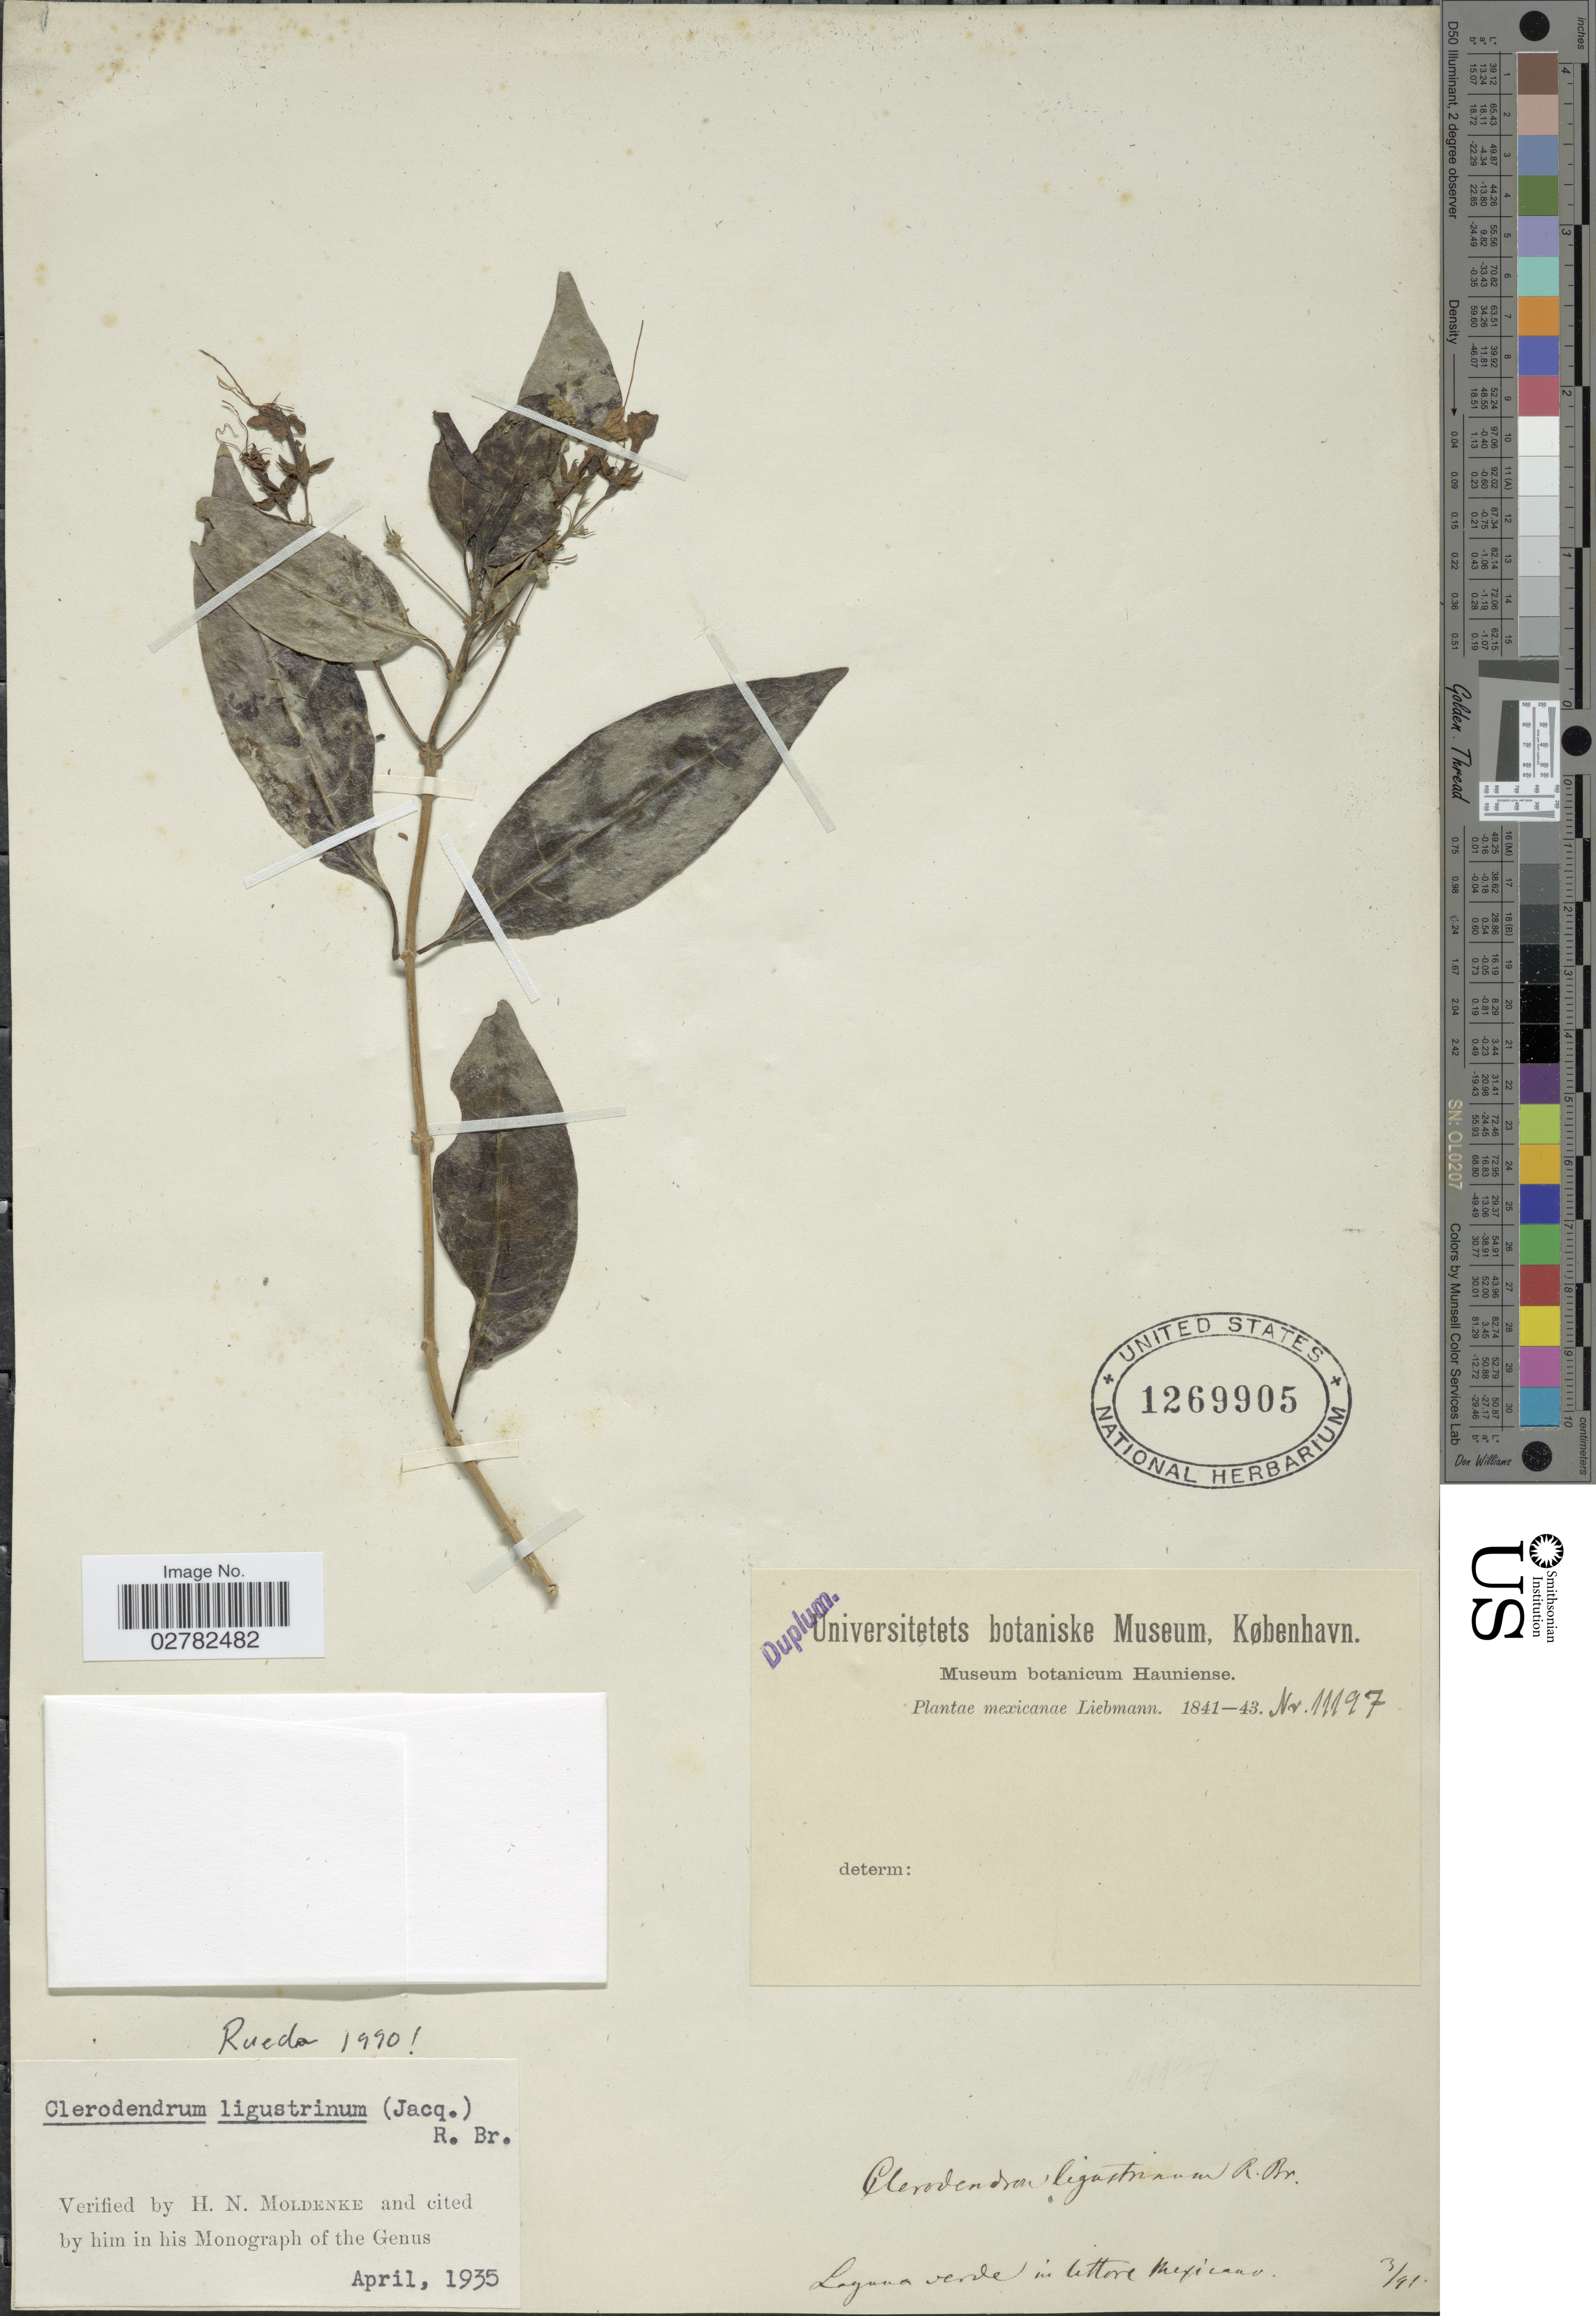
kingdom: Plantae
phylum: Tracheophyta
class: Magnoliopsida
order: Lamiales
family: Lamiaceae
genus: Clerodendrum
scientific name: Clerodendrum ligustrinum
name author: (Jacq.) R. Br.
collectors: Liebmann, --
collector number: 11197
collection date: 1841-03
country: Mexico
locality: Laguna verde in littore Mexicano.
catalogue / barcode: US 1269905